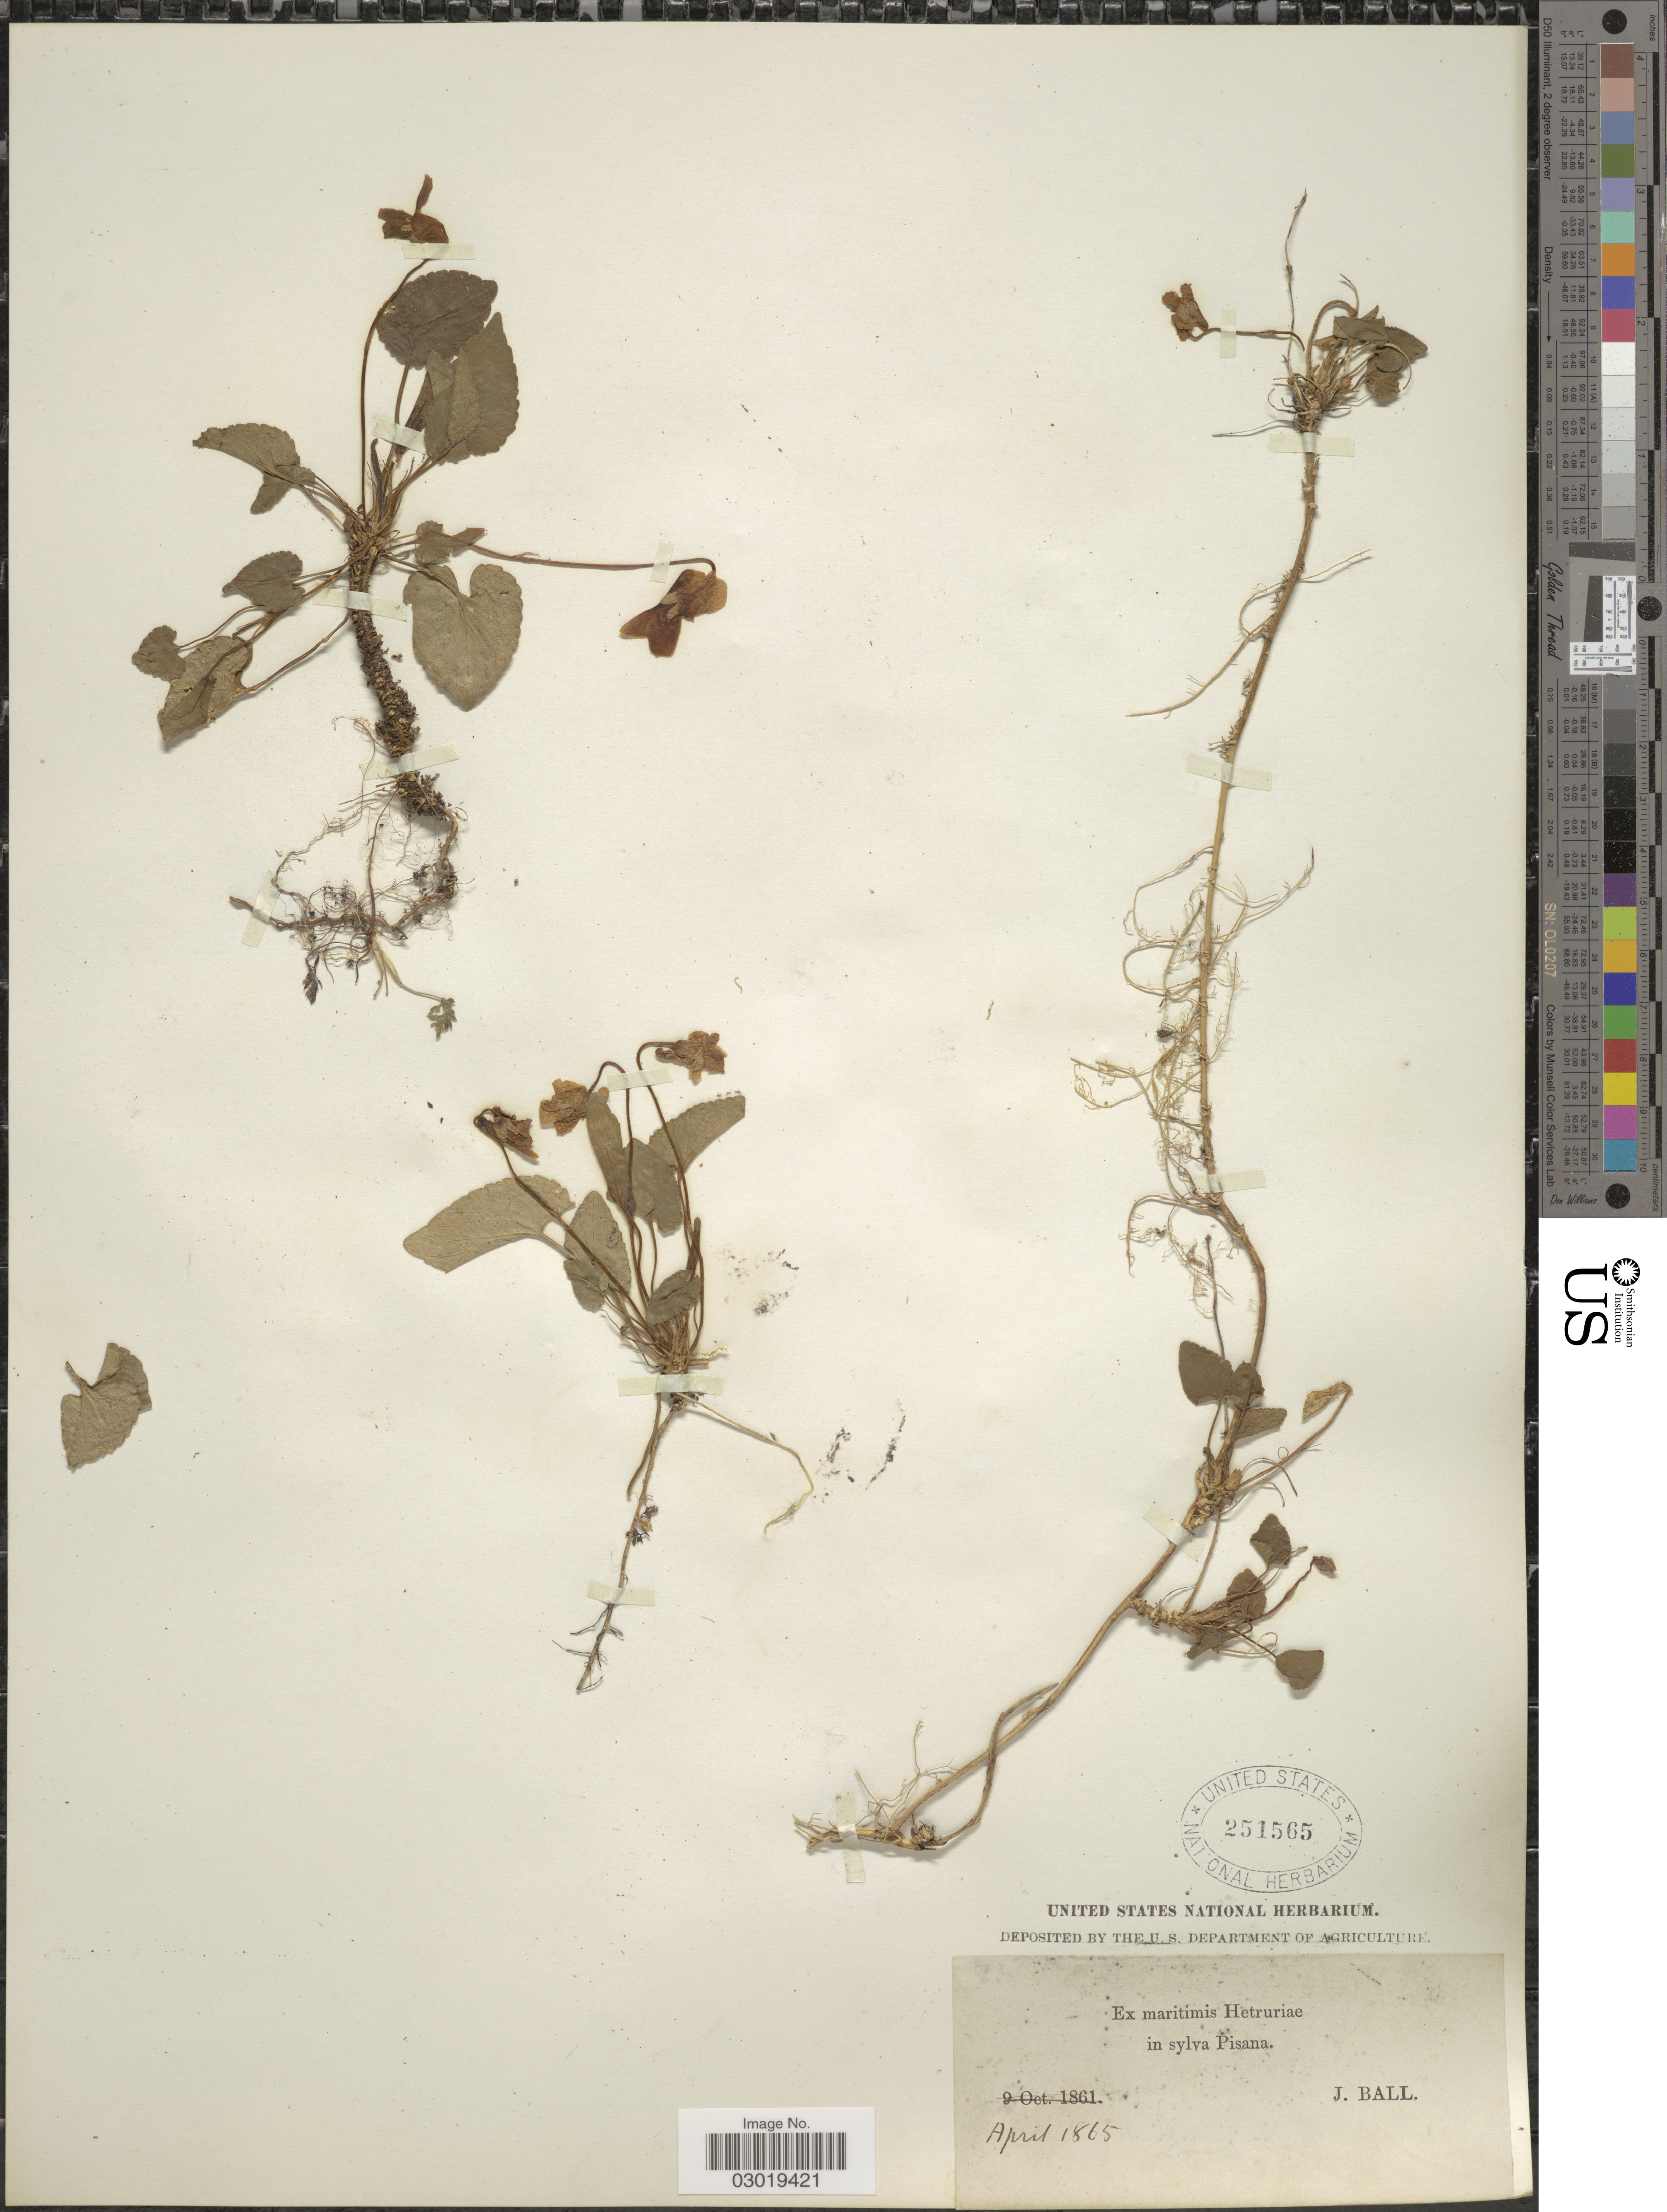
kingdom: Plantae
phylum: Tracheophyta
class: Magnoliopsida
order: Malpighiales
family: Violaceae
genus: Viola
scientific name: Viola sp.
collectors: J. Ball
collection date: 1865-04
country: Italy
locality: Maritimis Hetruriae in sylva Pisana.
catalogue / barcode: US 251565